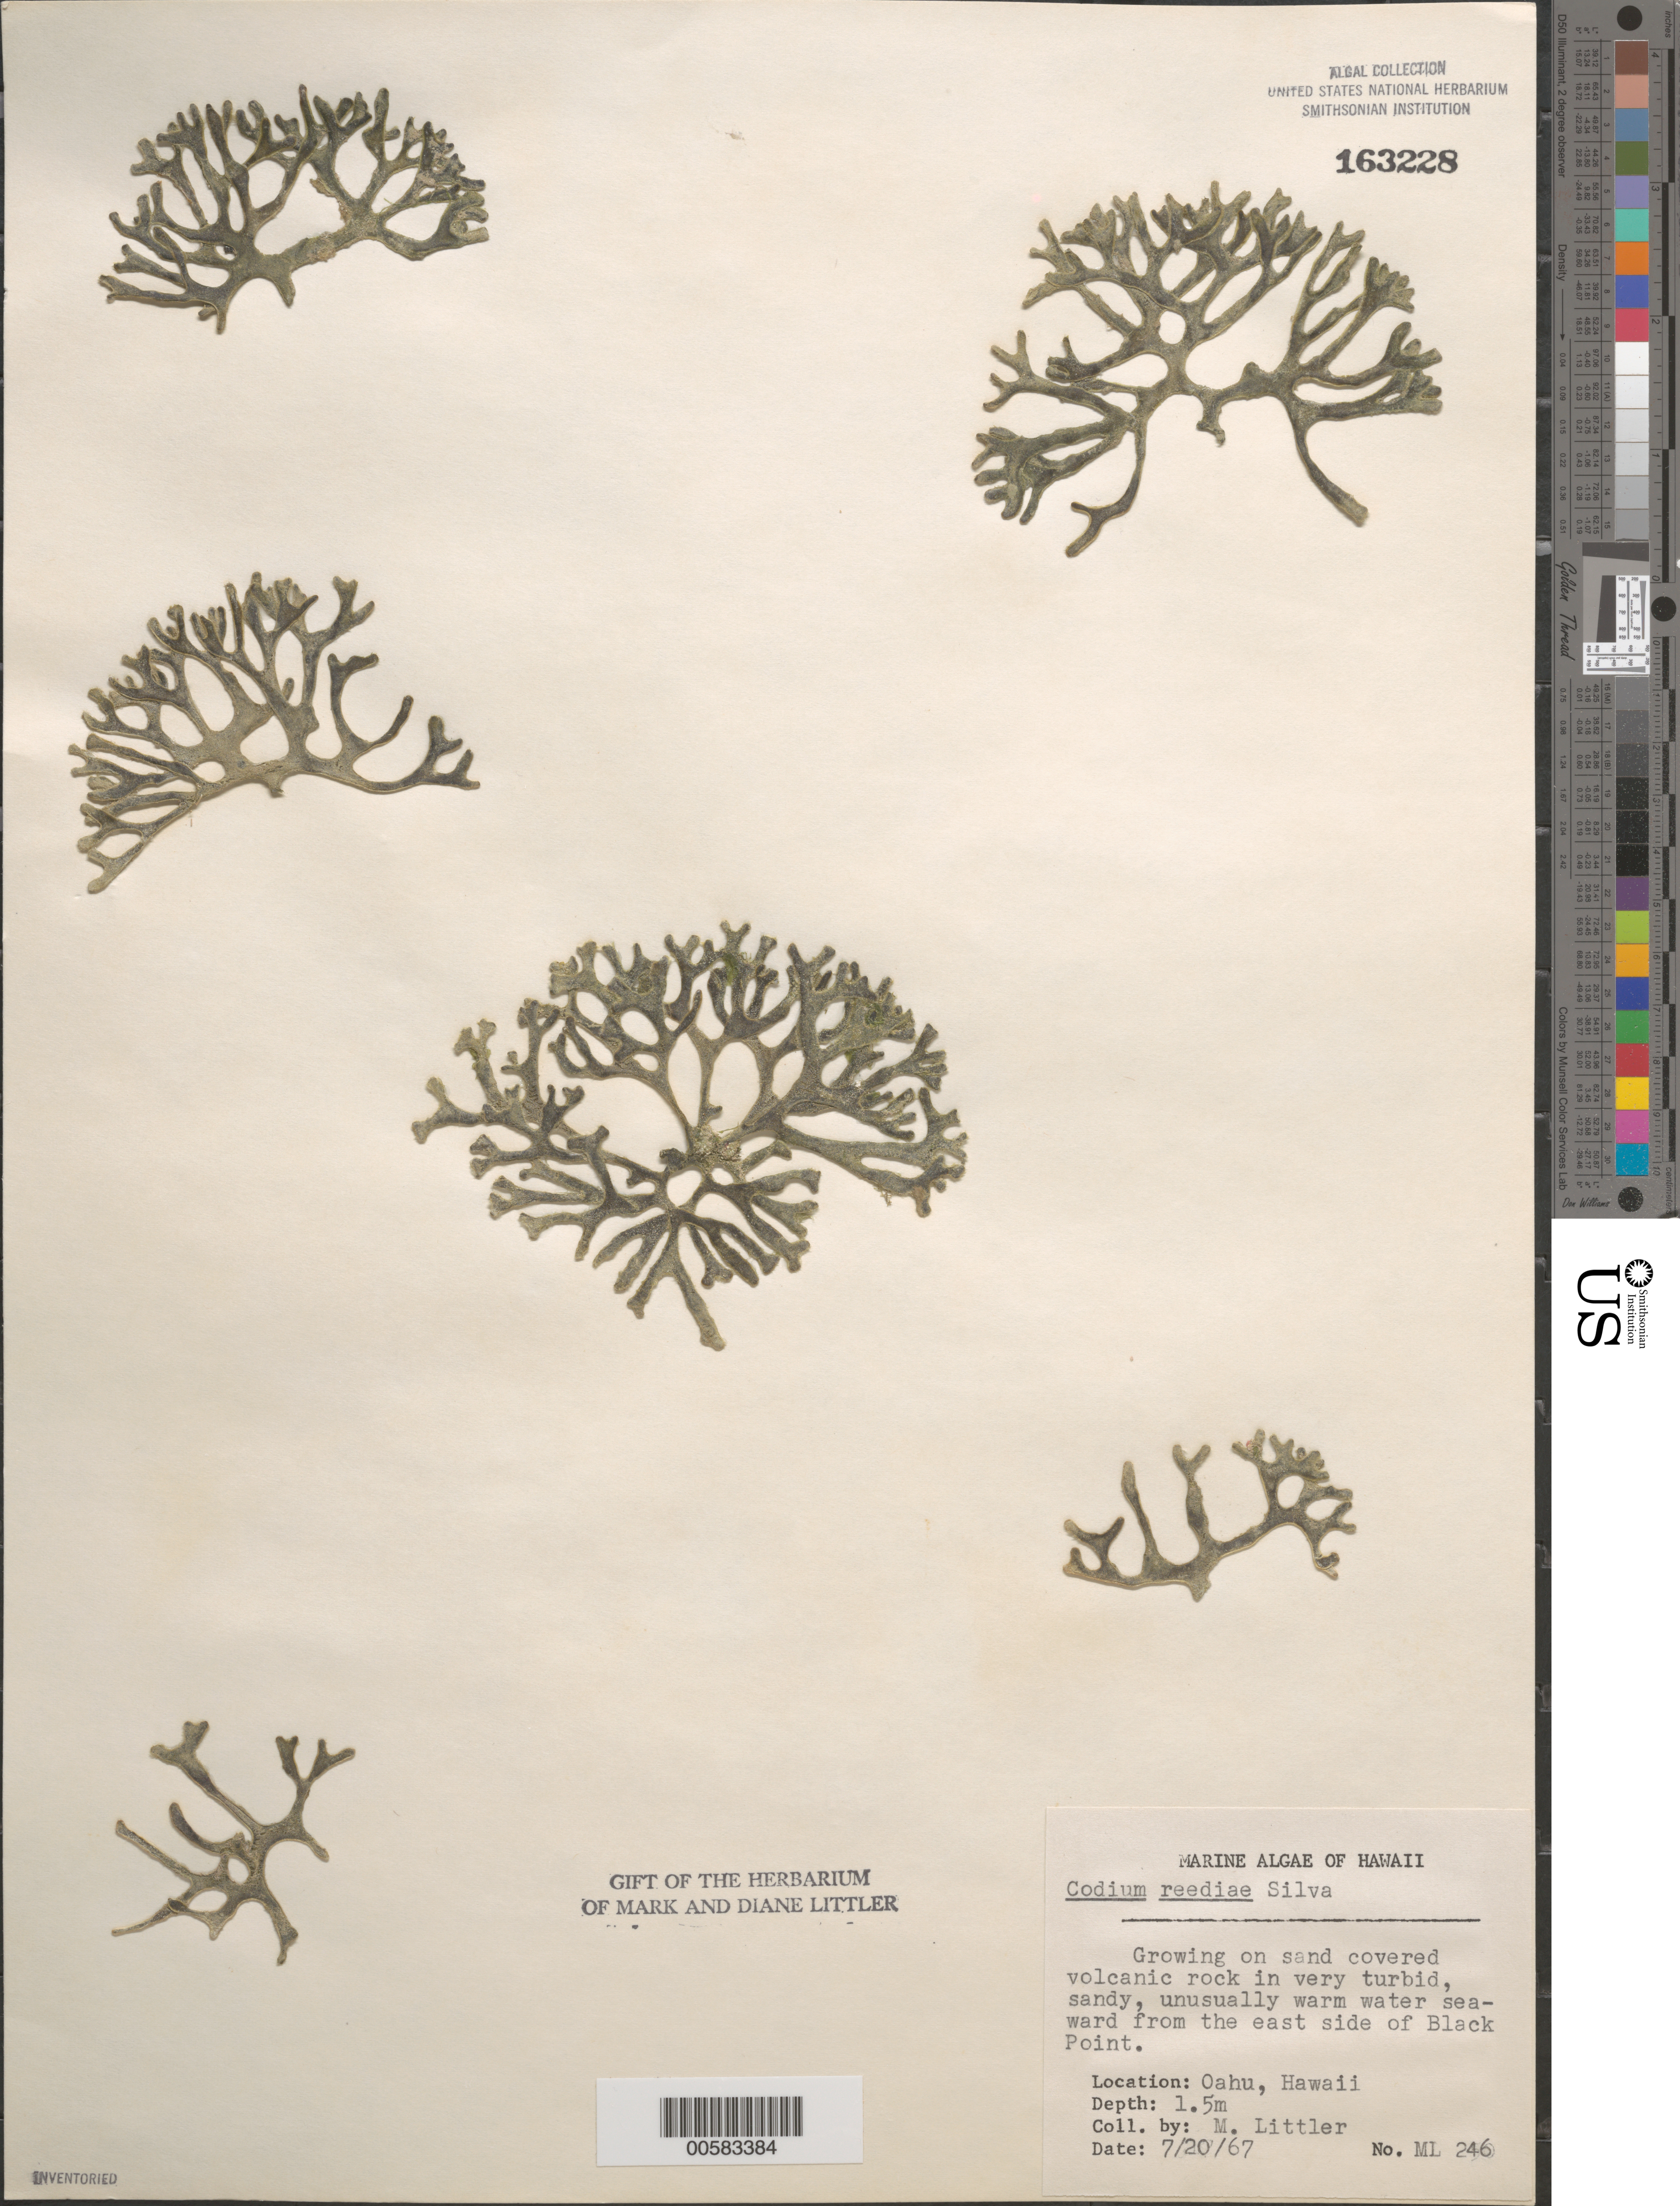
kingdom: Plantae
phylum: Chlorophyta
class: Ulvophyceae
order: Bryopsidales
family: Codiaceae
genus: Codium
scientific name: Codium reediae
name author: P.C. Silva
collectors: M. M. Littler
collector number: ML 246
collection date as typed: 20 Jul 1967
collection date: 1967-07-20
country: United States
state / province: Hawaii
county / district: Honolulu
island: Oahu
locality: Black Point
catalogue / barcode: US 163228